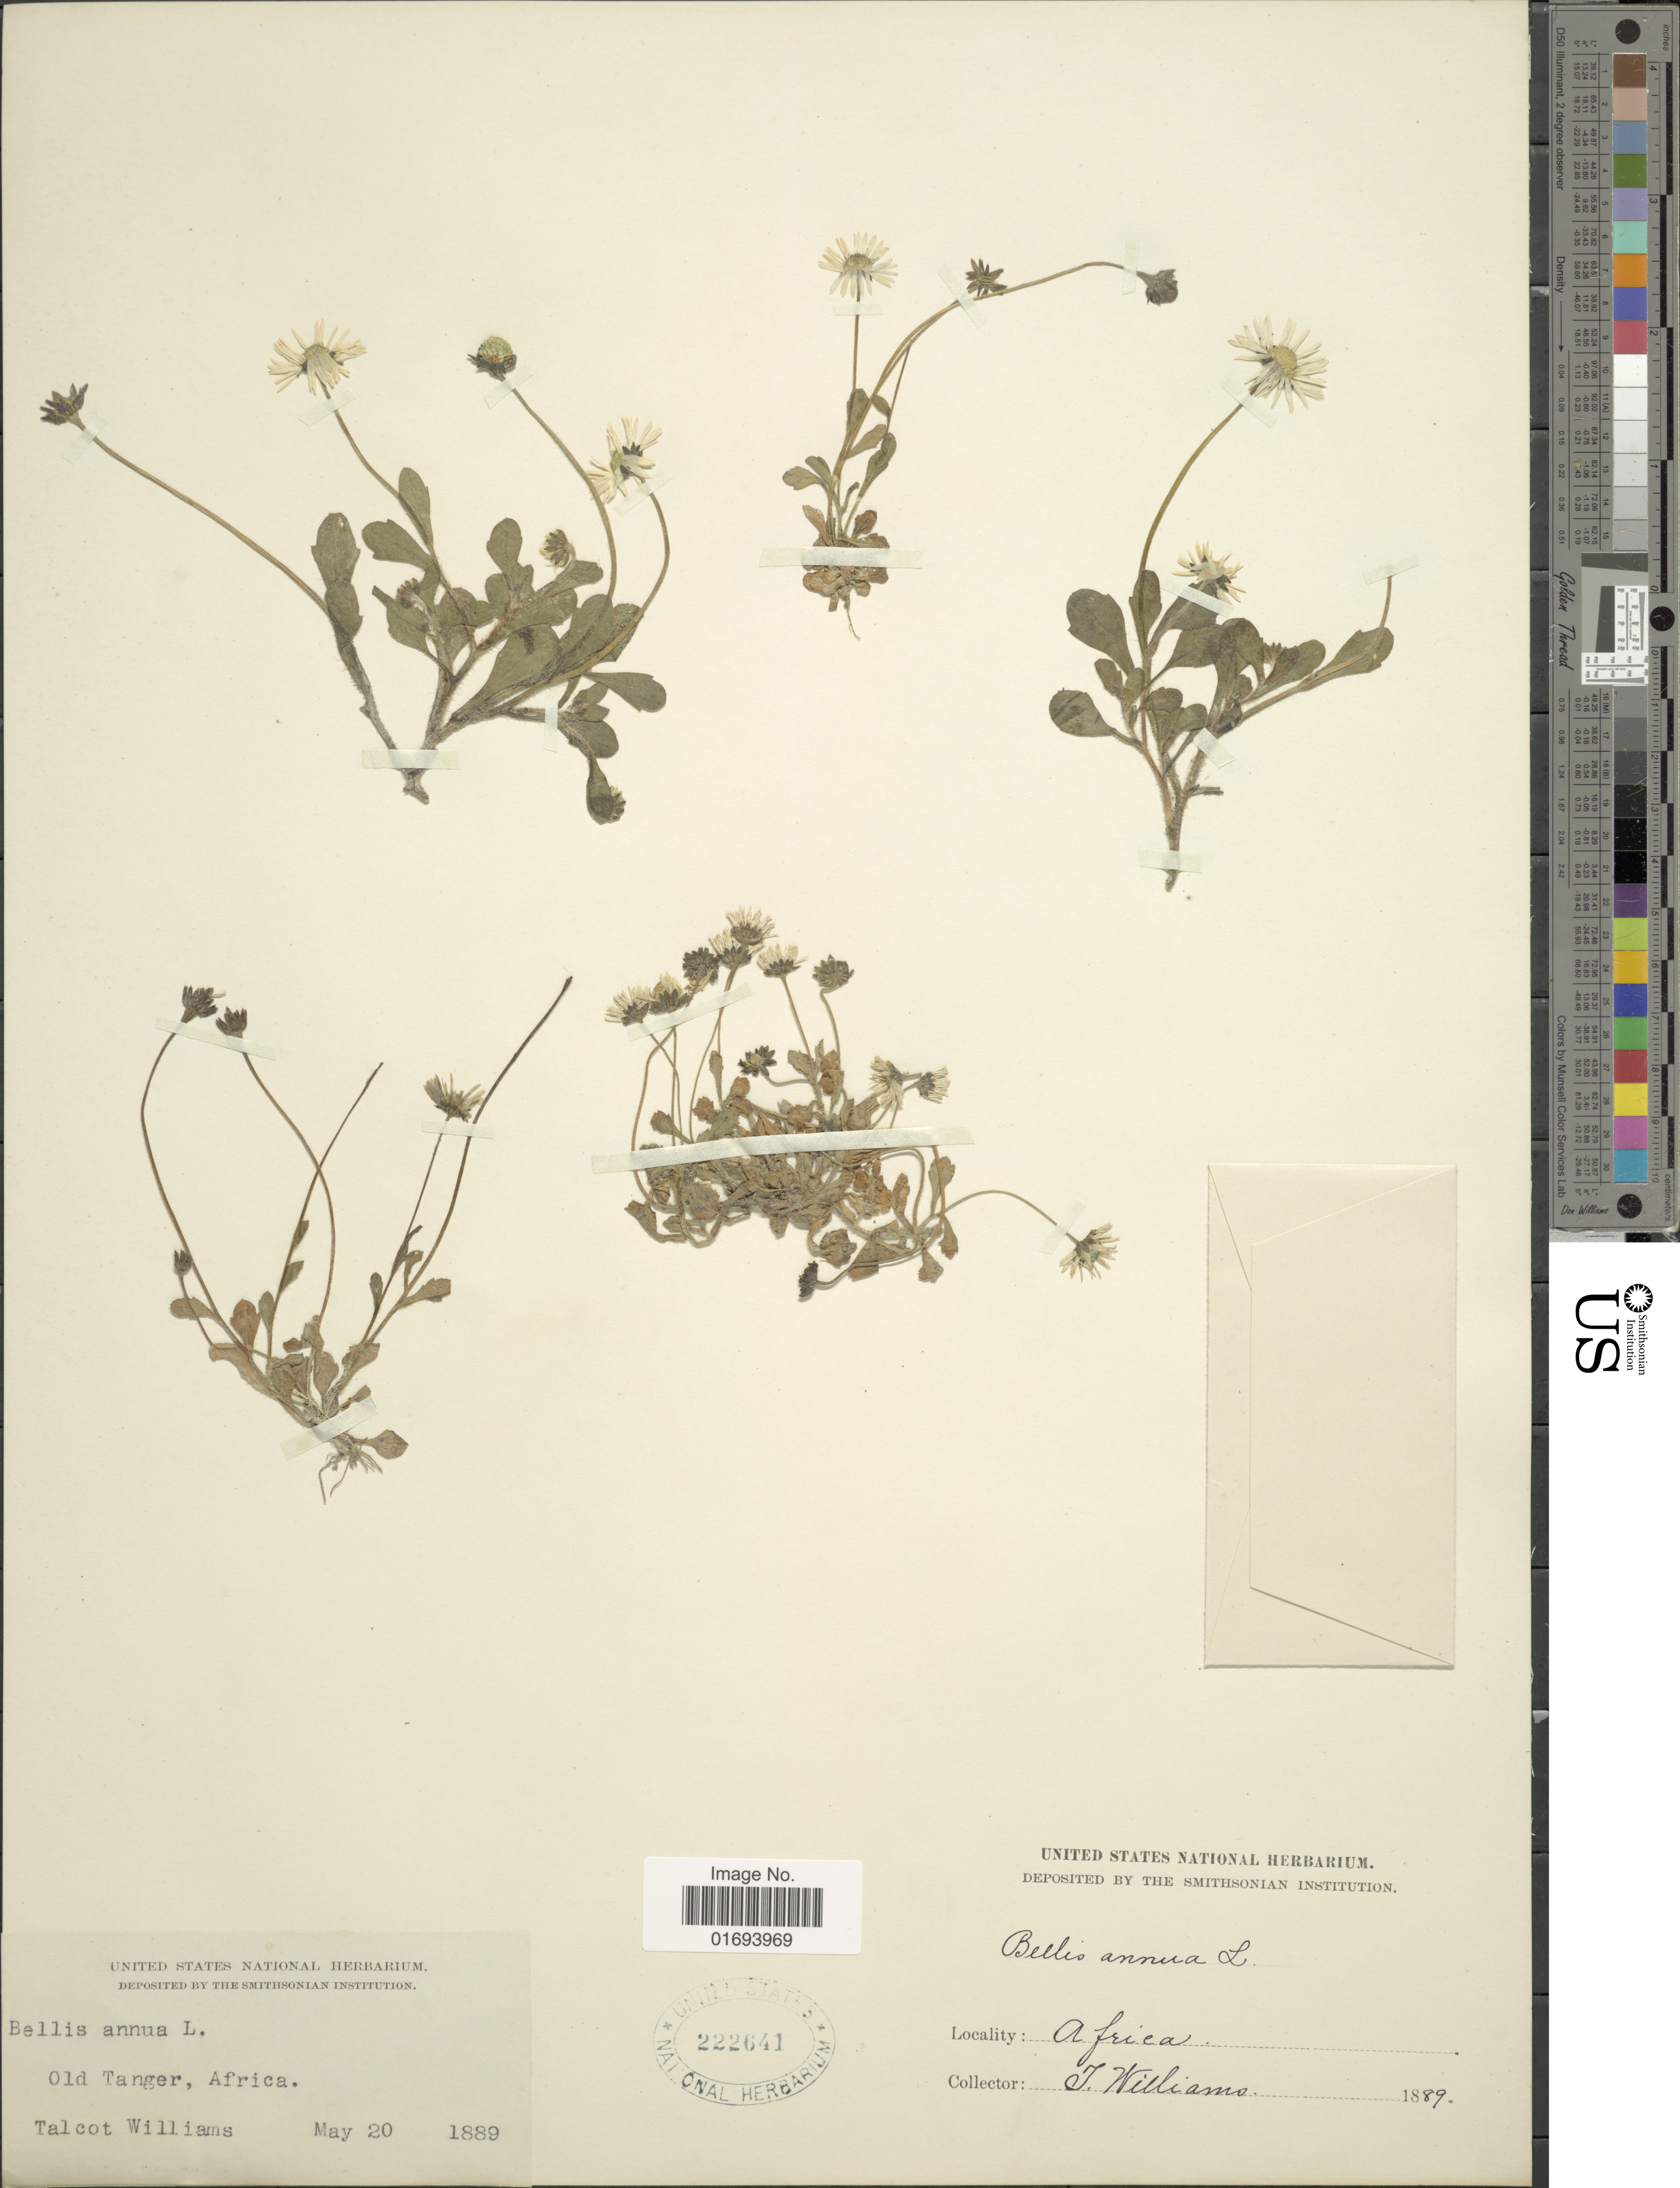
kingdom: Plantae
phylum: Tracheophyta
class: Magnoliopsida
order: Asterales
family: Asteraceae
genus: Bellis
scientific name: Bellis annua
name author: L.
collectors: T. Williams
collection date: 1889-05-20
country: Morocco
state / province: Tanger-Tétouan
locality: Old Tanger, Africa.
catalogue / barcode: US 222641